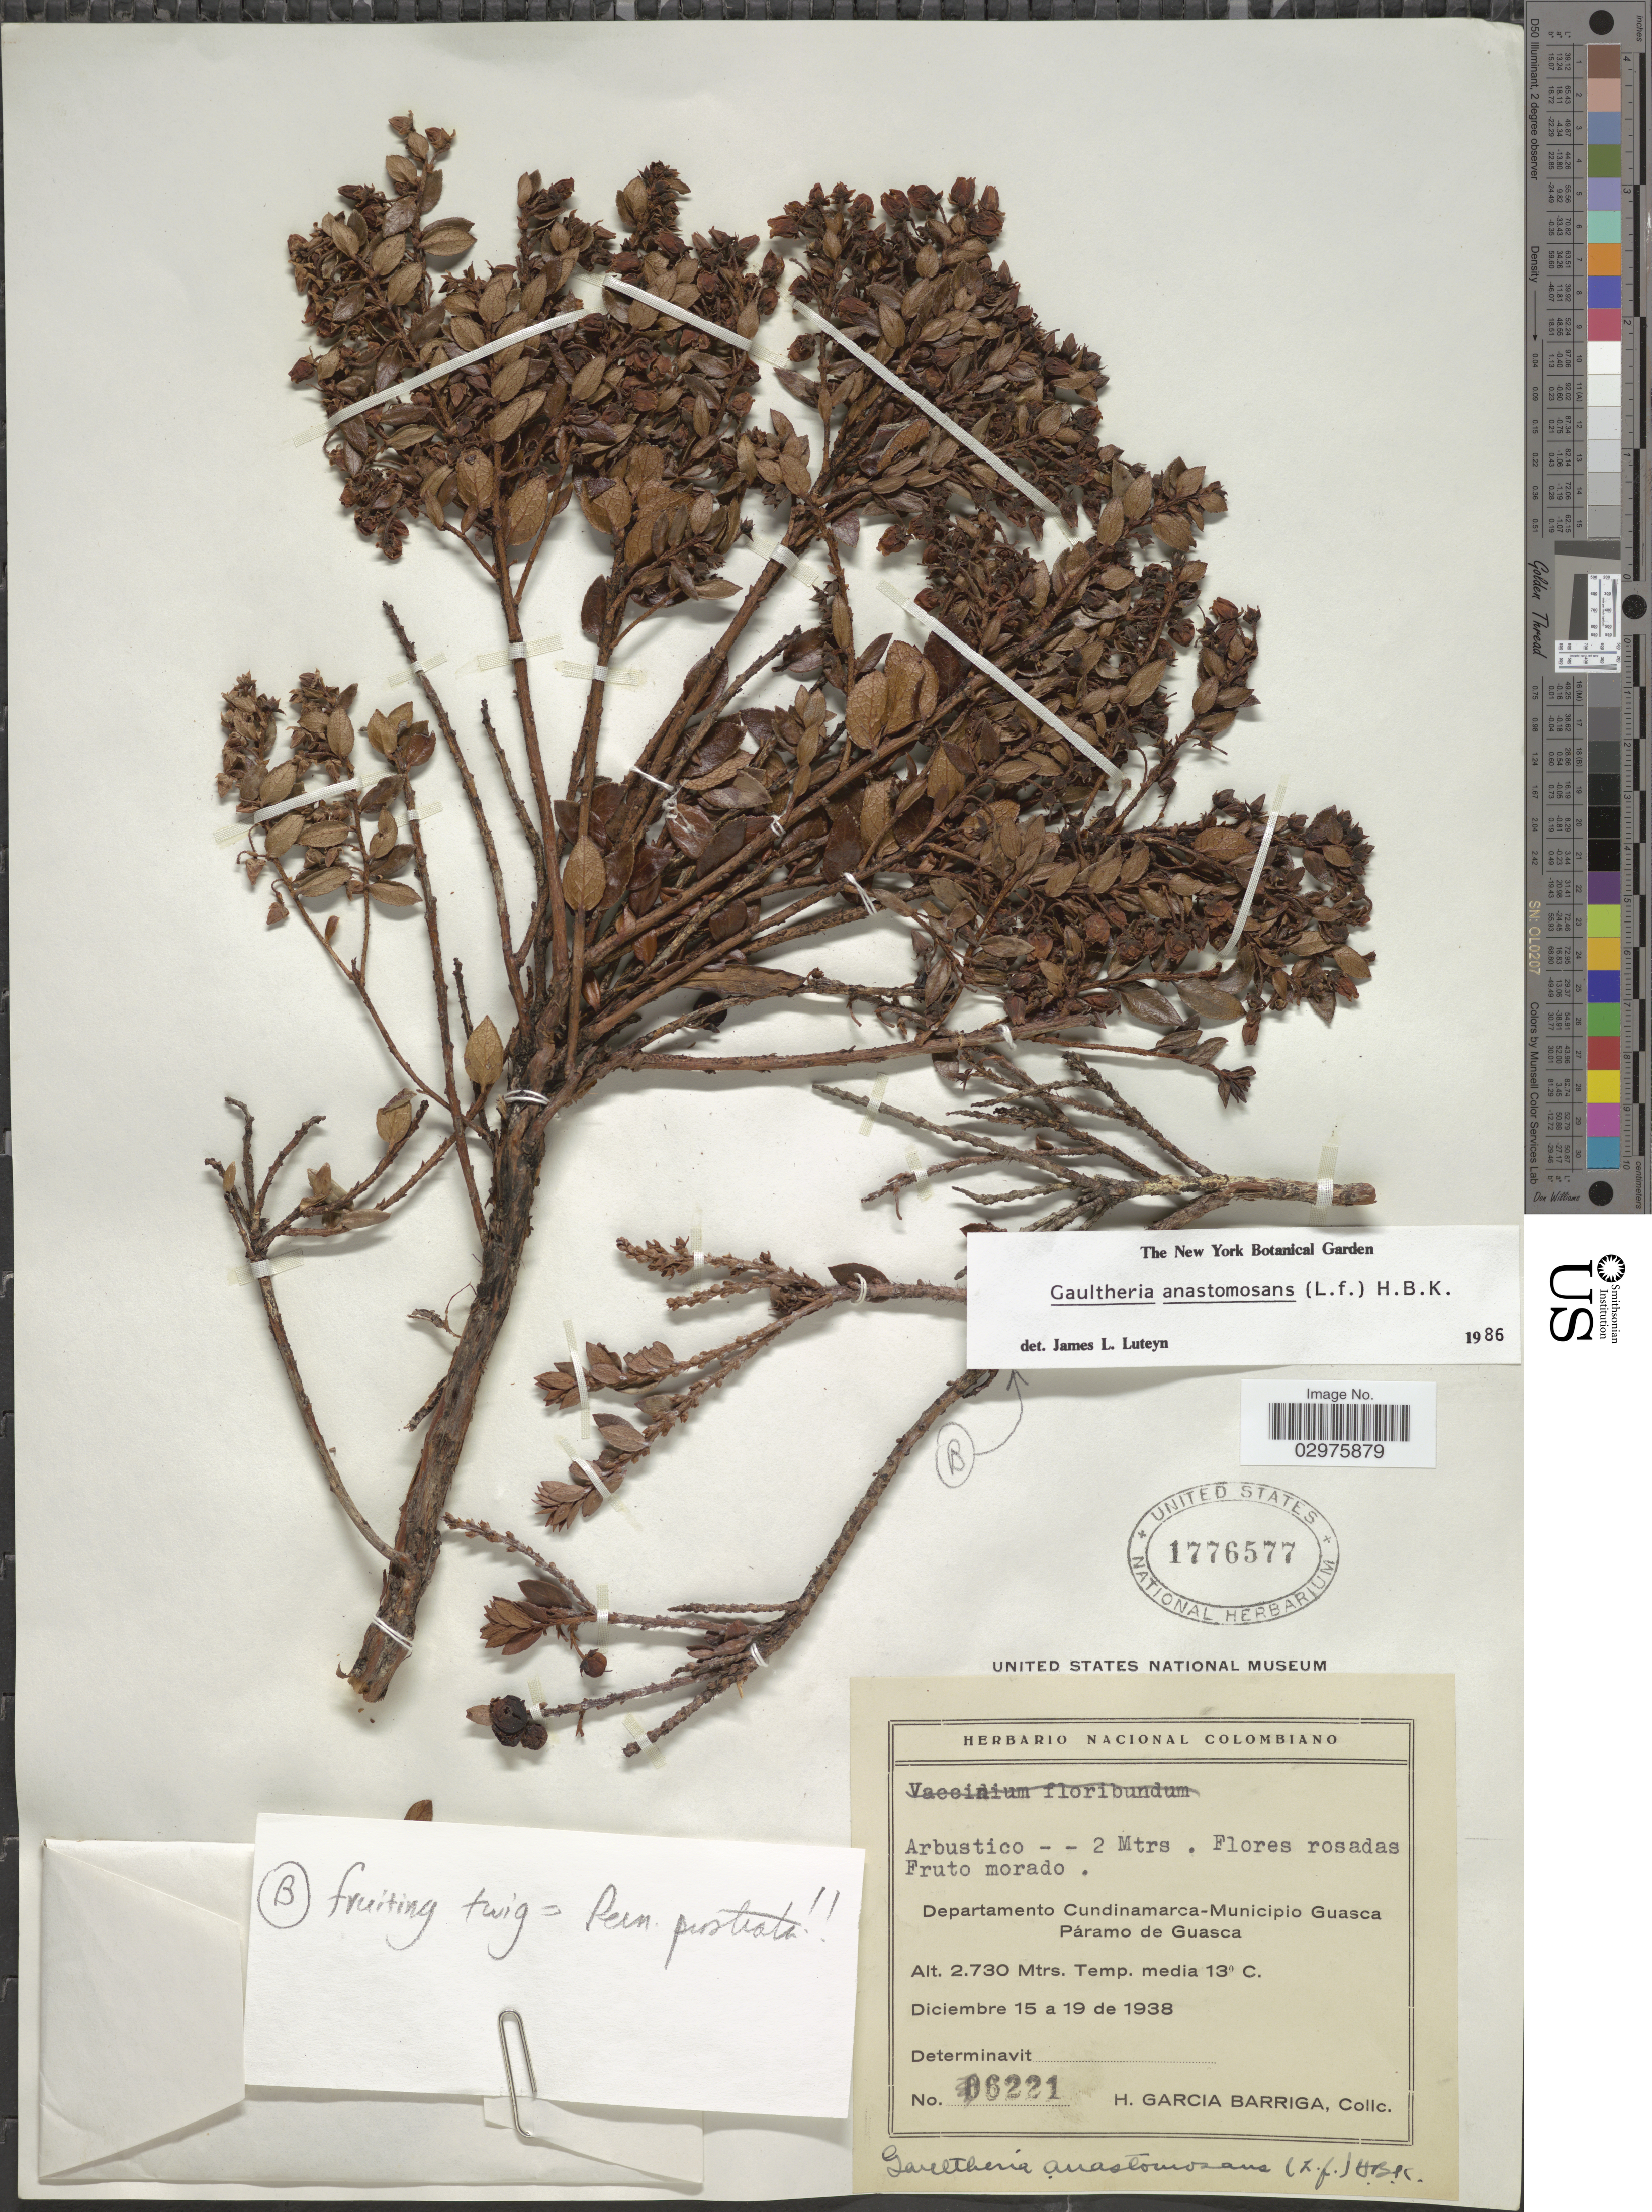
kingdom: Plantae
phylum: Tracheophyta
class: Magnoliopsida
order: Ericales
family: Ericaceae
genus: Gaultheria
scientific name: Gaultheria anastomosans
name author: (L. f.) Kunth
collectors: H. García Barriga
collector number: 6221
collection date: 1938-12-15/1938-12-19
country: Colombia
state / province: Cundinamarca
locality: Departamento Cundinamarca - Municipio Guasca. Páramo de Guasca.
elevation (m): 2730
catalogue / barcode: US 1776577